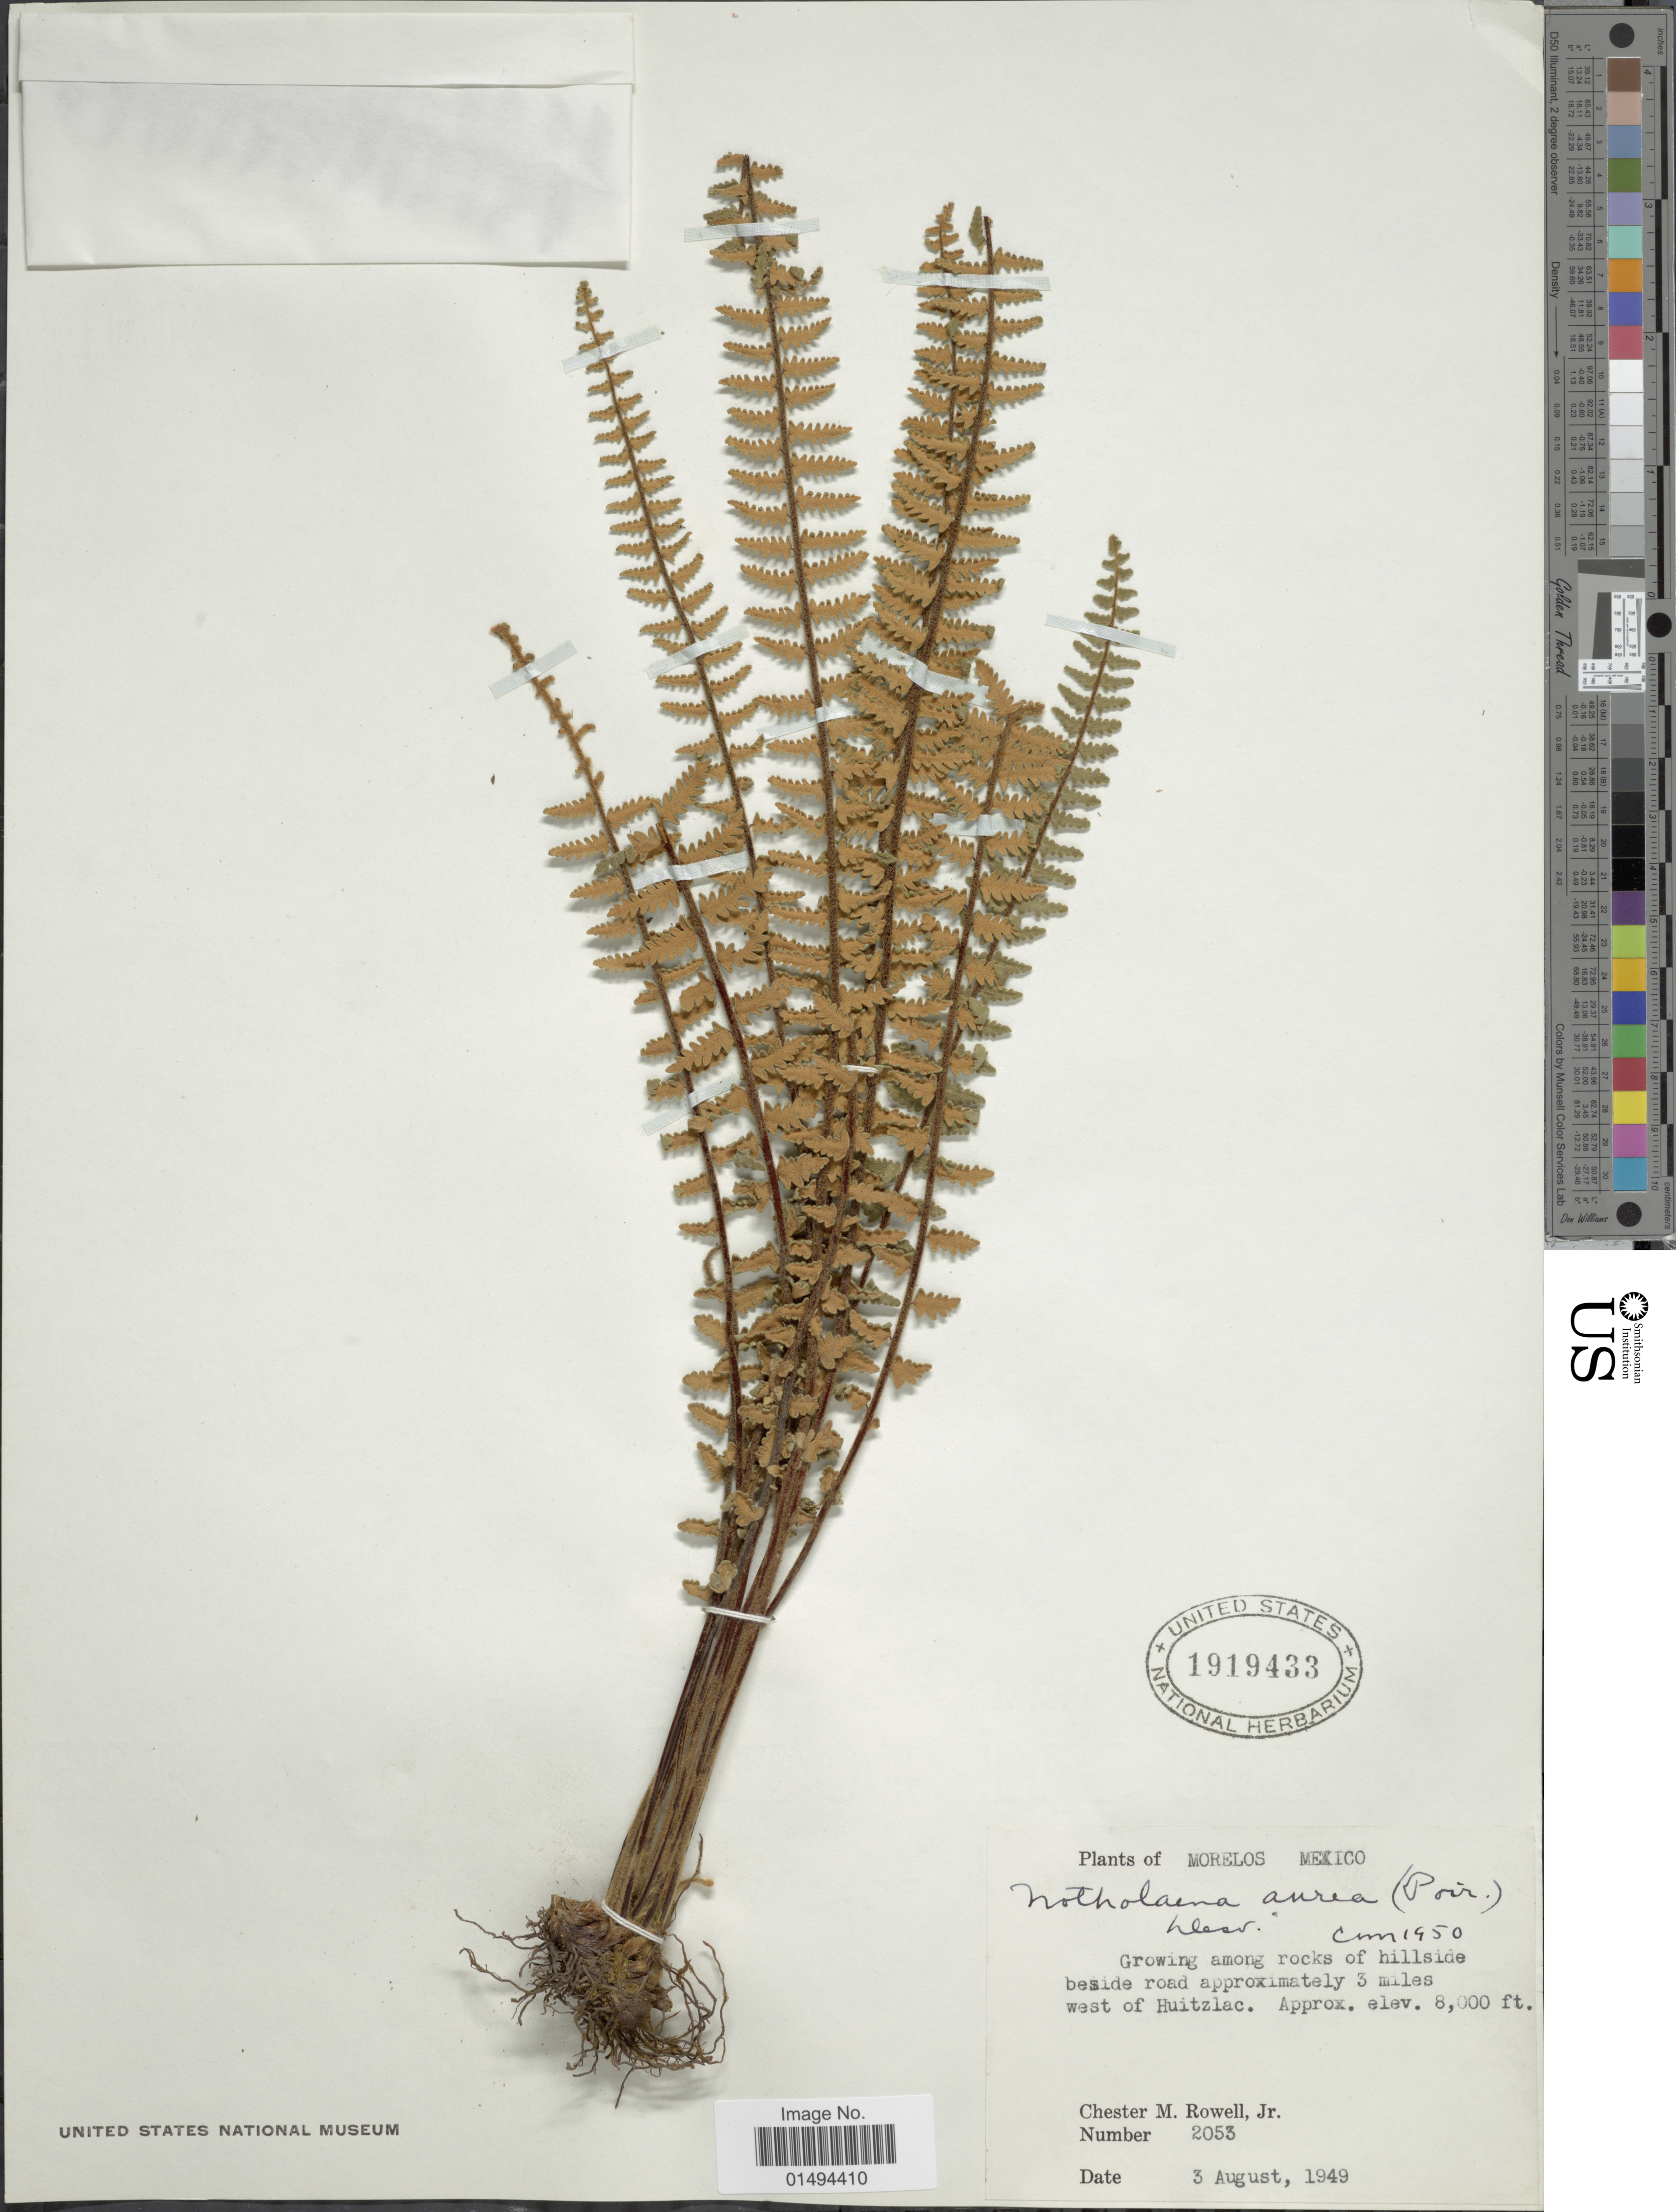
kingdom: Plantae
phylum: Tracheophyta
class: Polypodiopsida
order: Polypodiales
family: Pteridaceae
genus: Myriopteris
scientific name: Myriopteris aurea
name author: (Poir.) Grusz & Windham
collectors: C. M. Rowell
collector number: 2053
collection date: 1949-08-03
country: Mexico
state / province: Morelos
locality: Growing among rocks of hillside beside road approximately 3 miles west of Huitzlac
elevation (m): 2438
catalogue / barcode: US 1919433